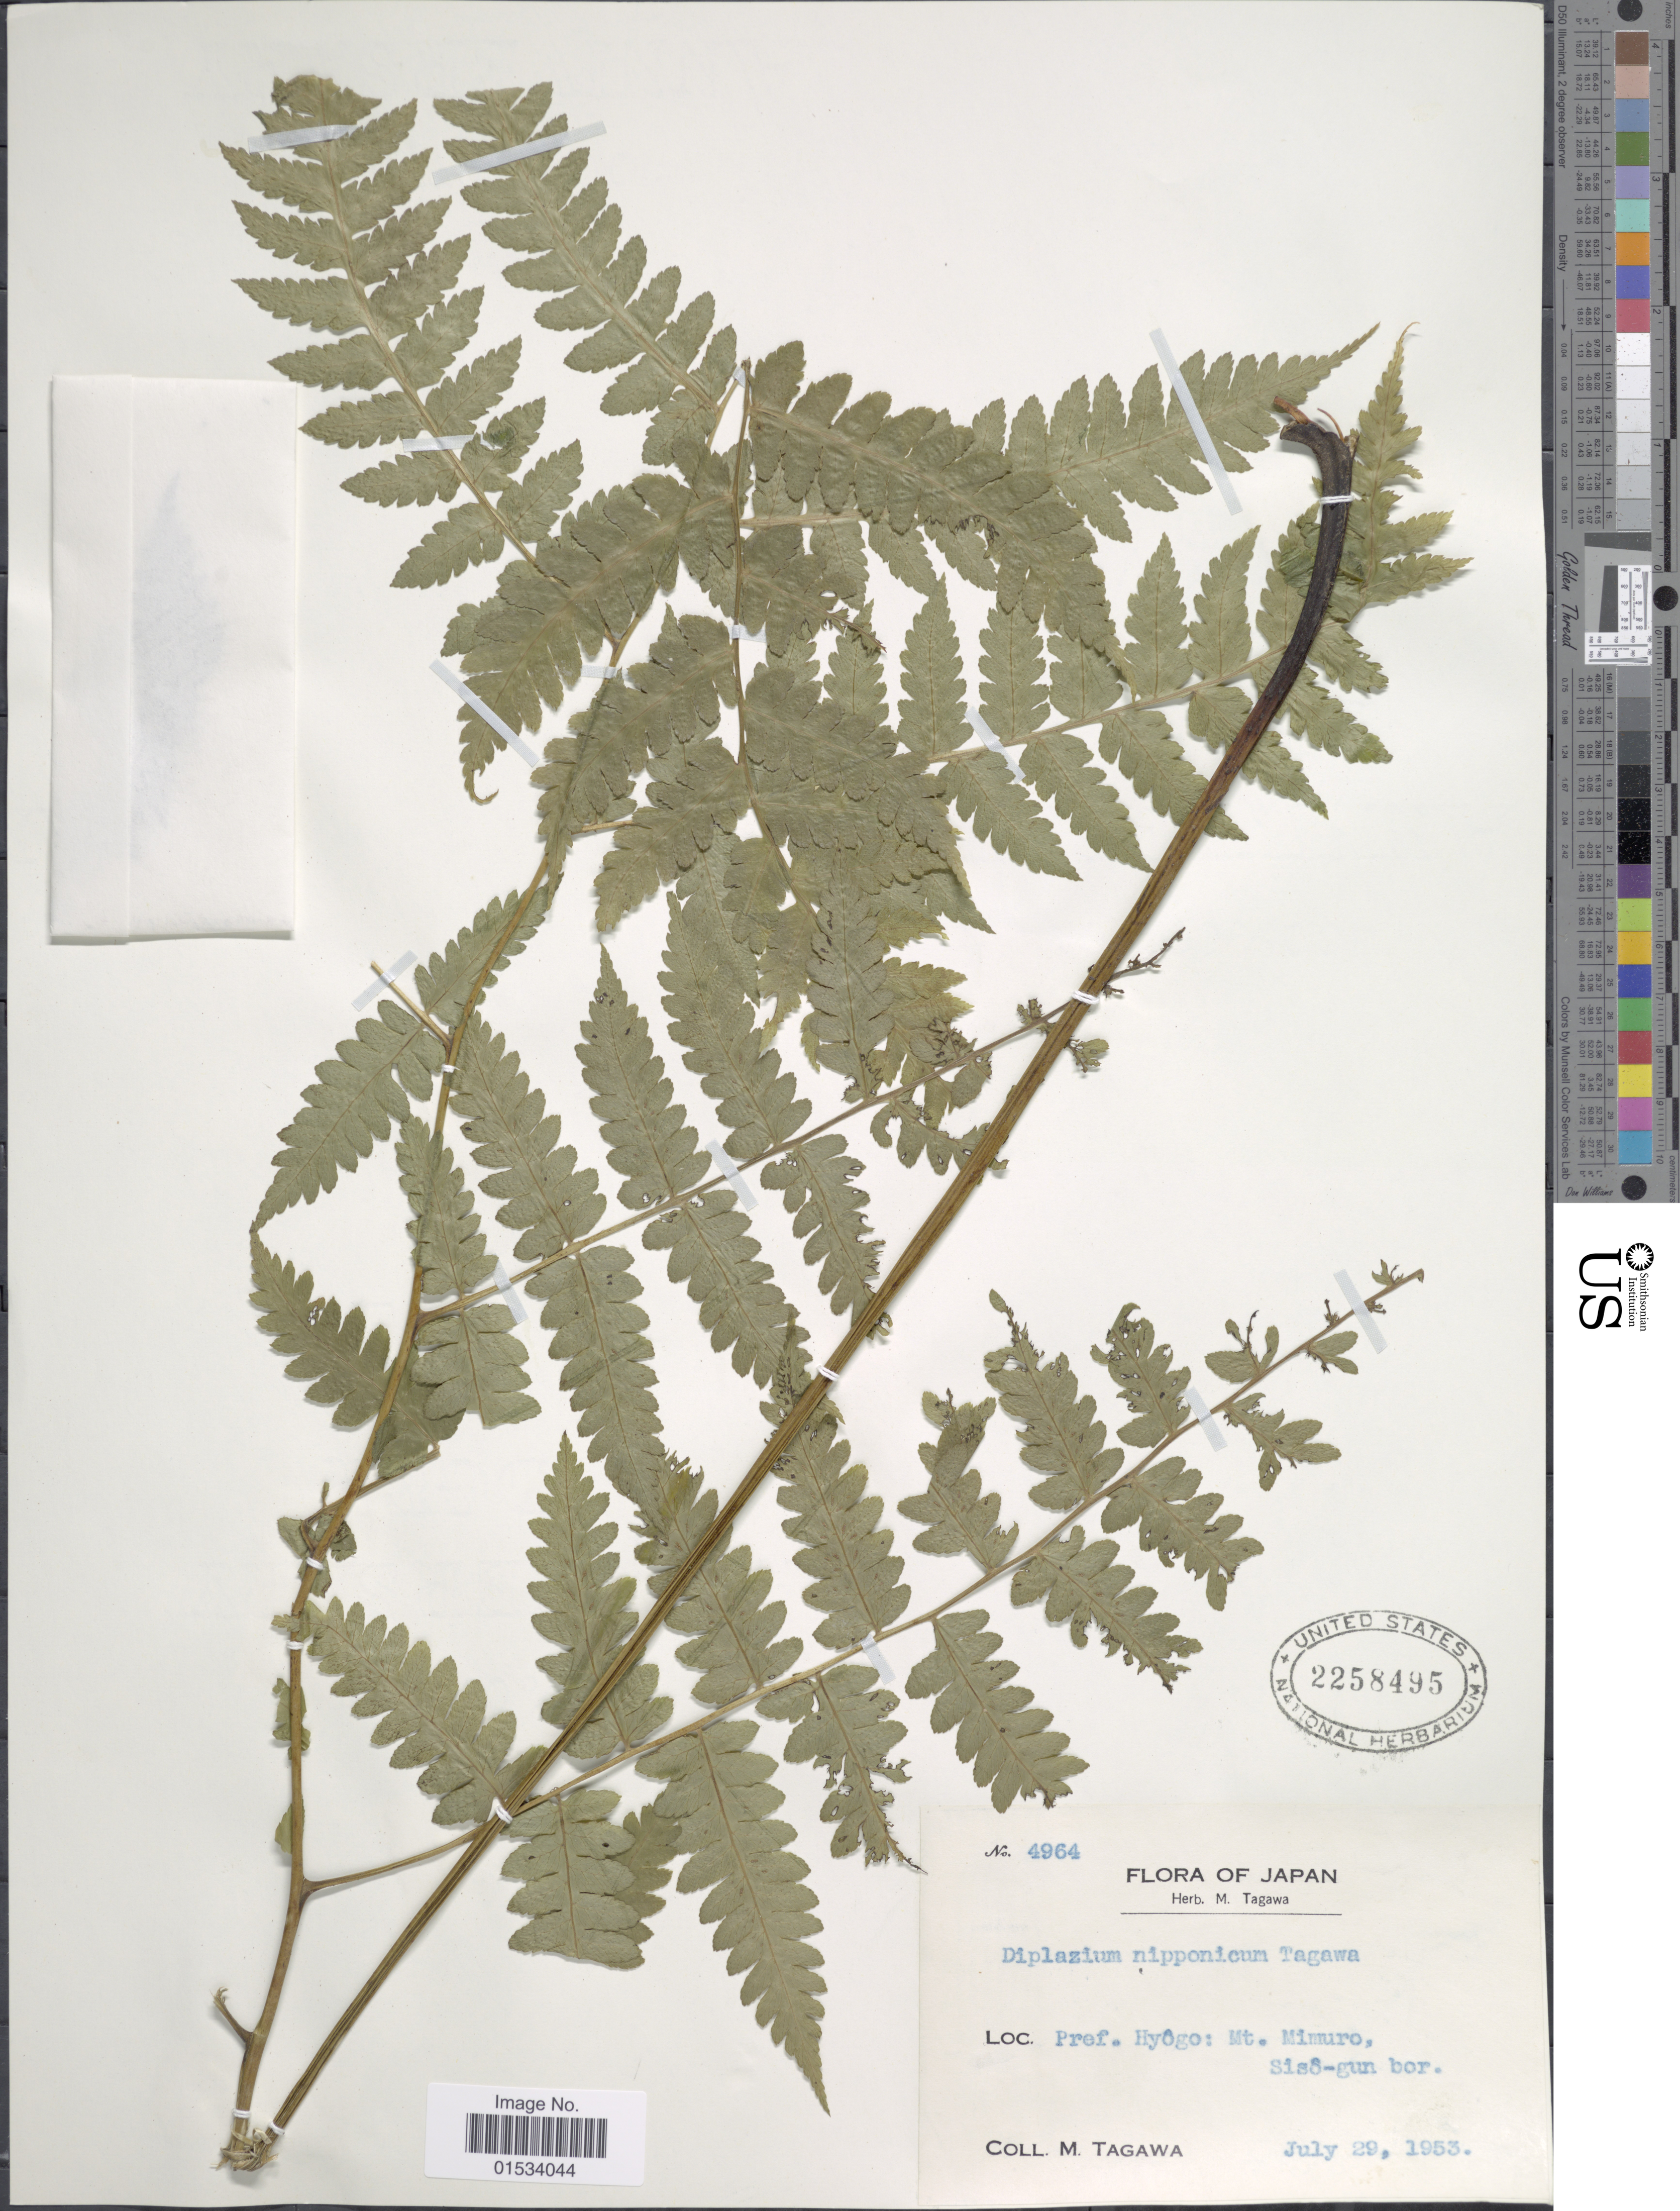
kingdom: Plantae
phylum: Tracheophyta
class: Polypodiopsida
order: Polypodiales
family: Athyriaceae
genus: Diplazium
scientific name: Diplazium nipponicolum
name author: (Ohwi)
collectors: M. Tagawa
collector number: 4964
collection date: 1953-07-29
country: Japan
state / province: Hyogo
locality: Mt. Mimuro, Siso-gun bor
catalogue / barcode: US 2258495